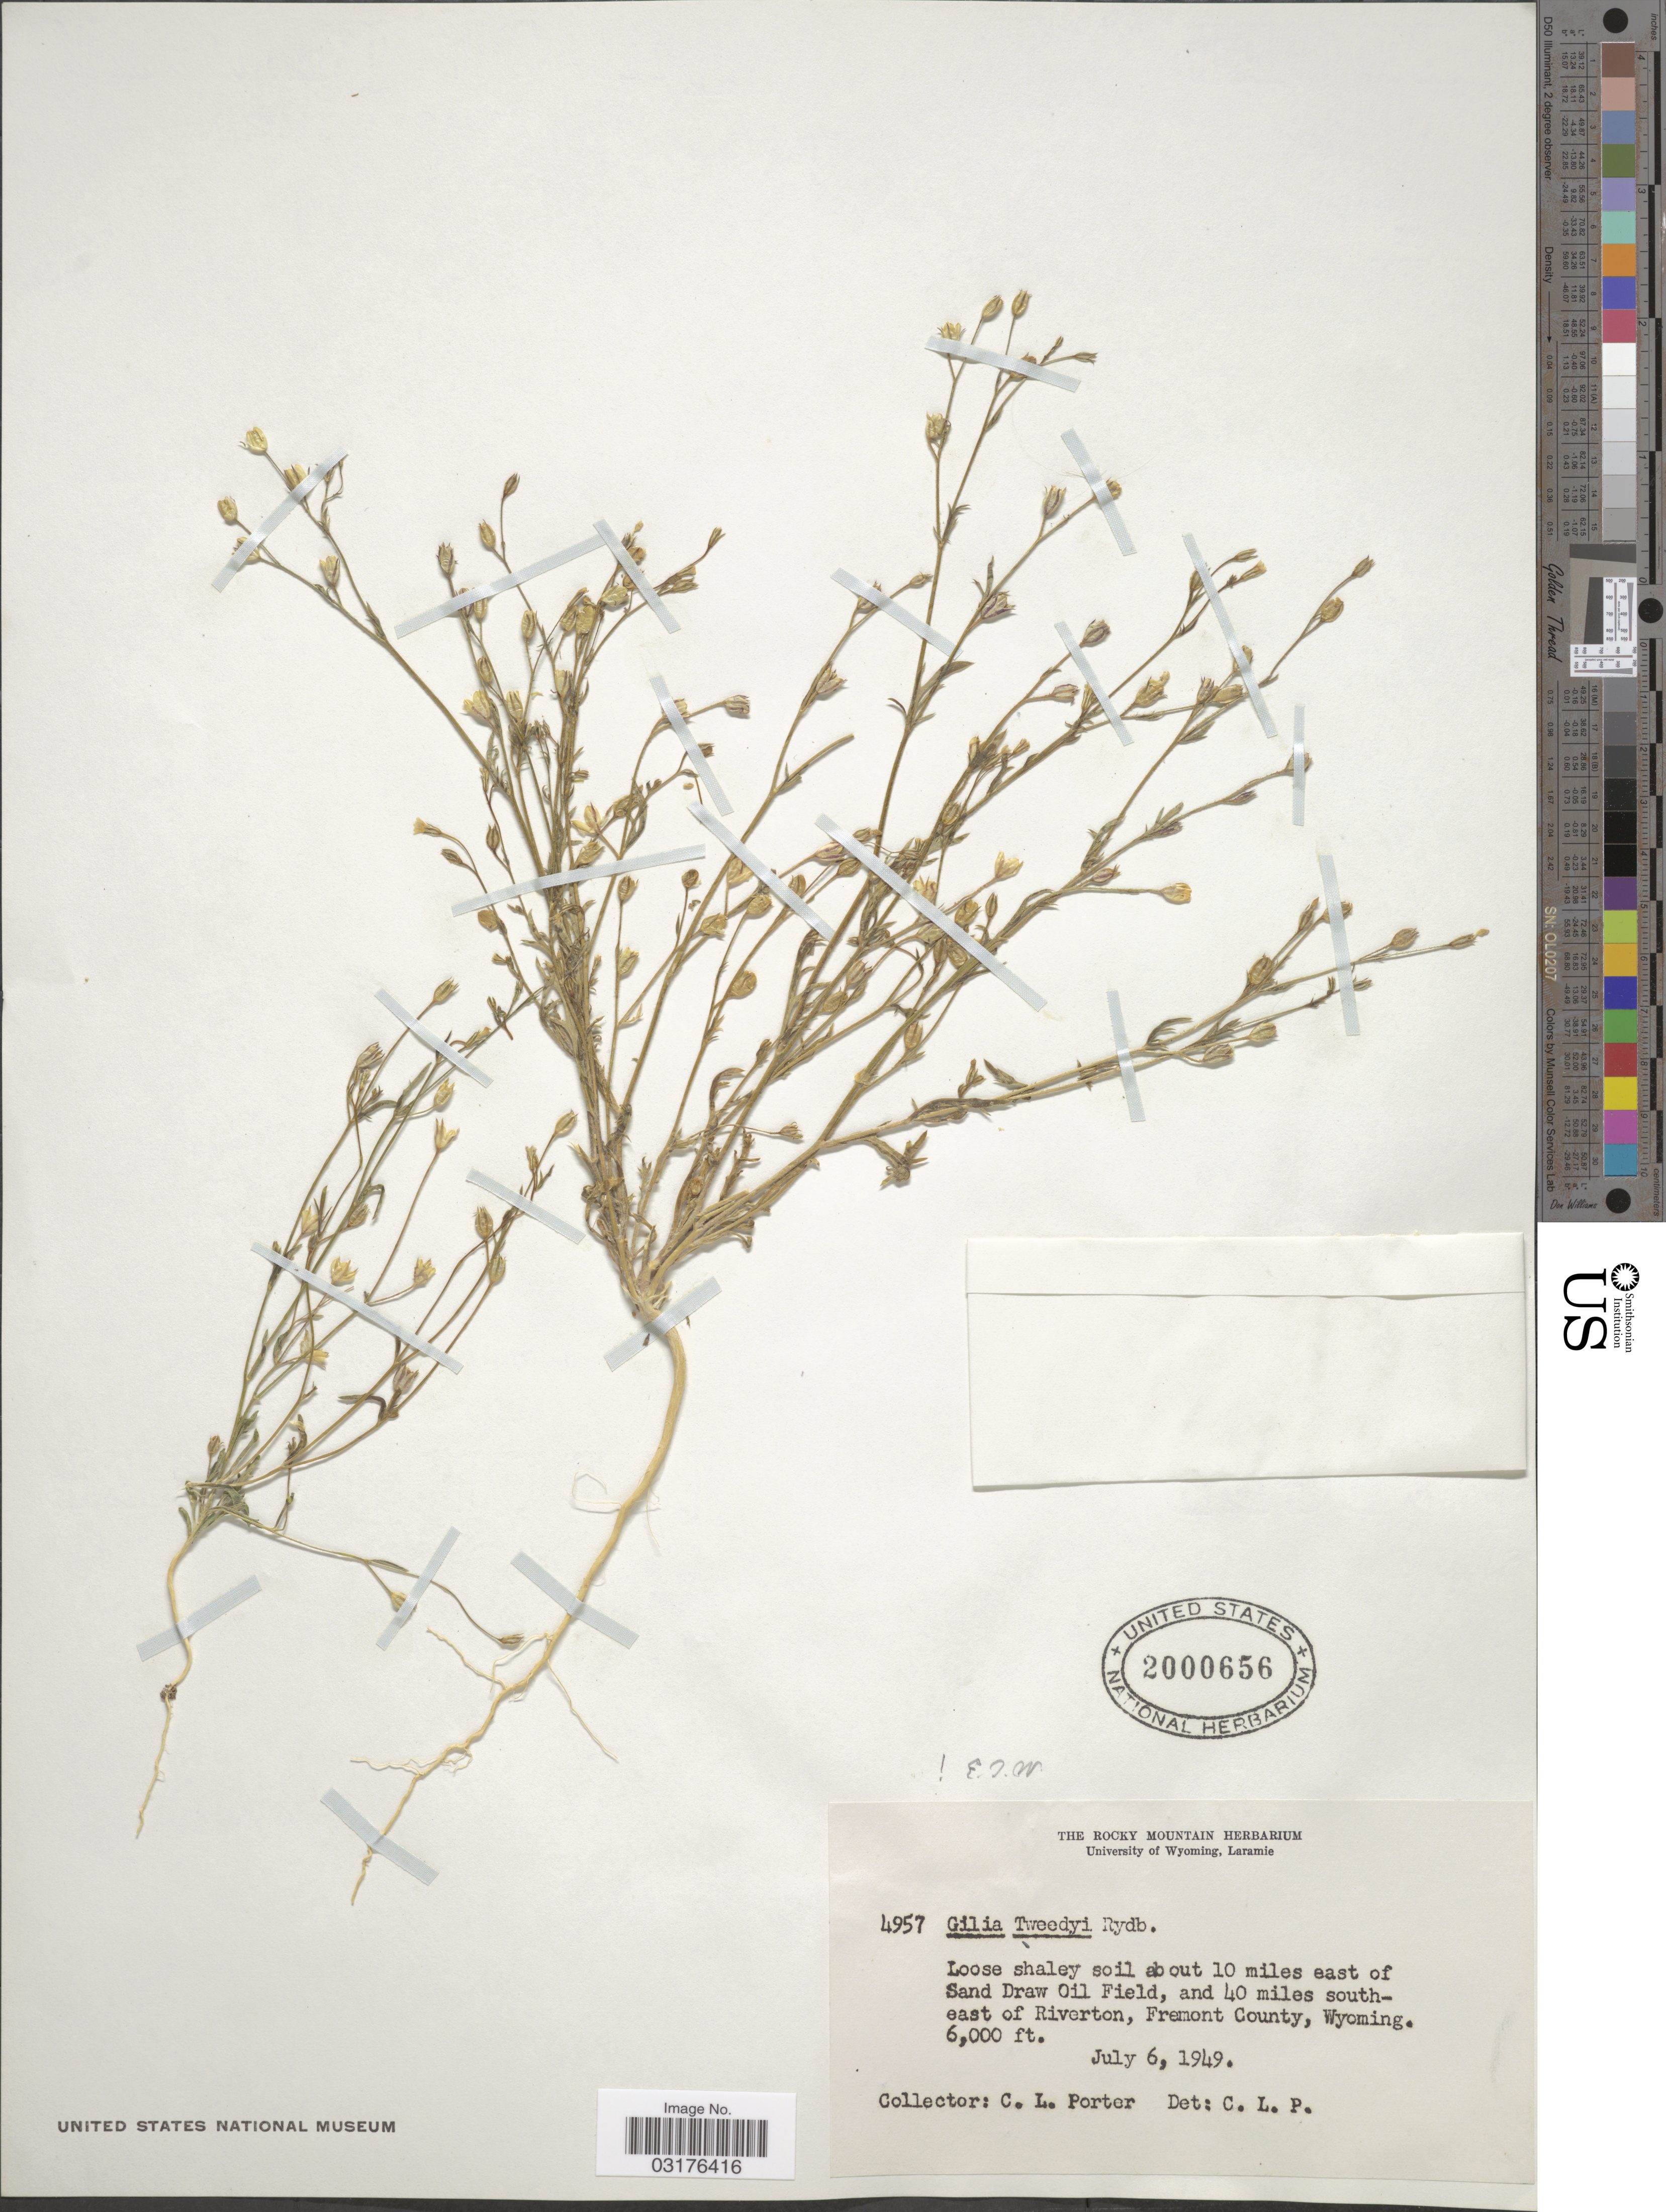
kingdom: Plantae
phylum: Tracheophyta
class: Magnoliopsida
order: Ericales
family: Polemoniaceae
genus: Gilia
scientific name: Gilia tweedyi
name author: Rydb.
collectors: C. L. Porter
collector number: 4957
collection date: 1949-07-06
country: United States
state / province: Wyoming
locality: Loose shaley soil about 10 miles east of Sand Draw Oil Field, and 40 miles southeast of Riverton, Fremont County.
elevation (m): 1829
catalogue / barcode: US 2000656